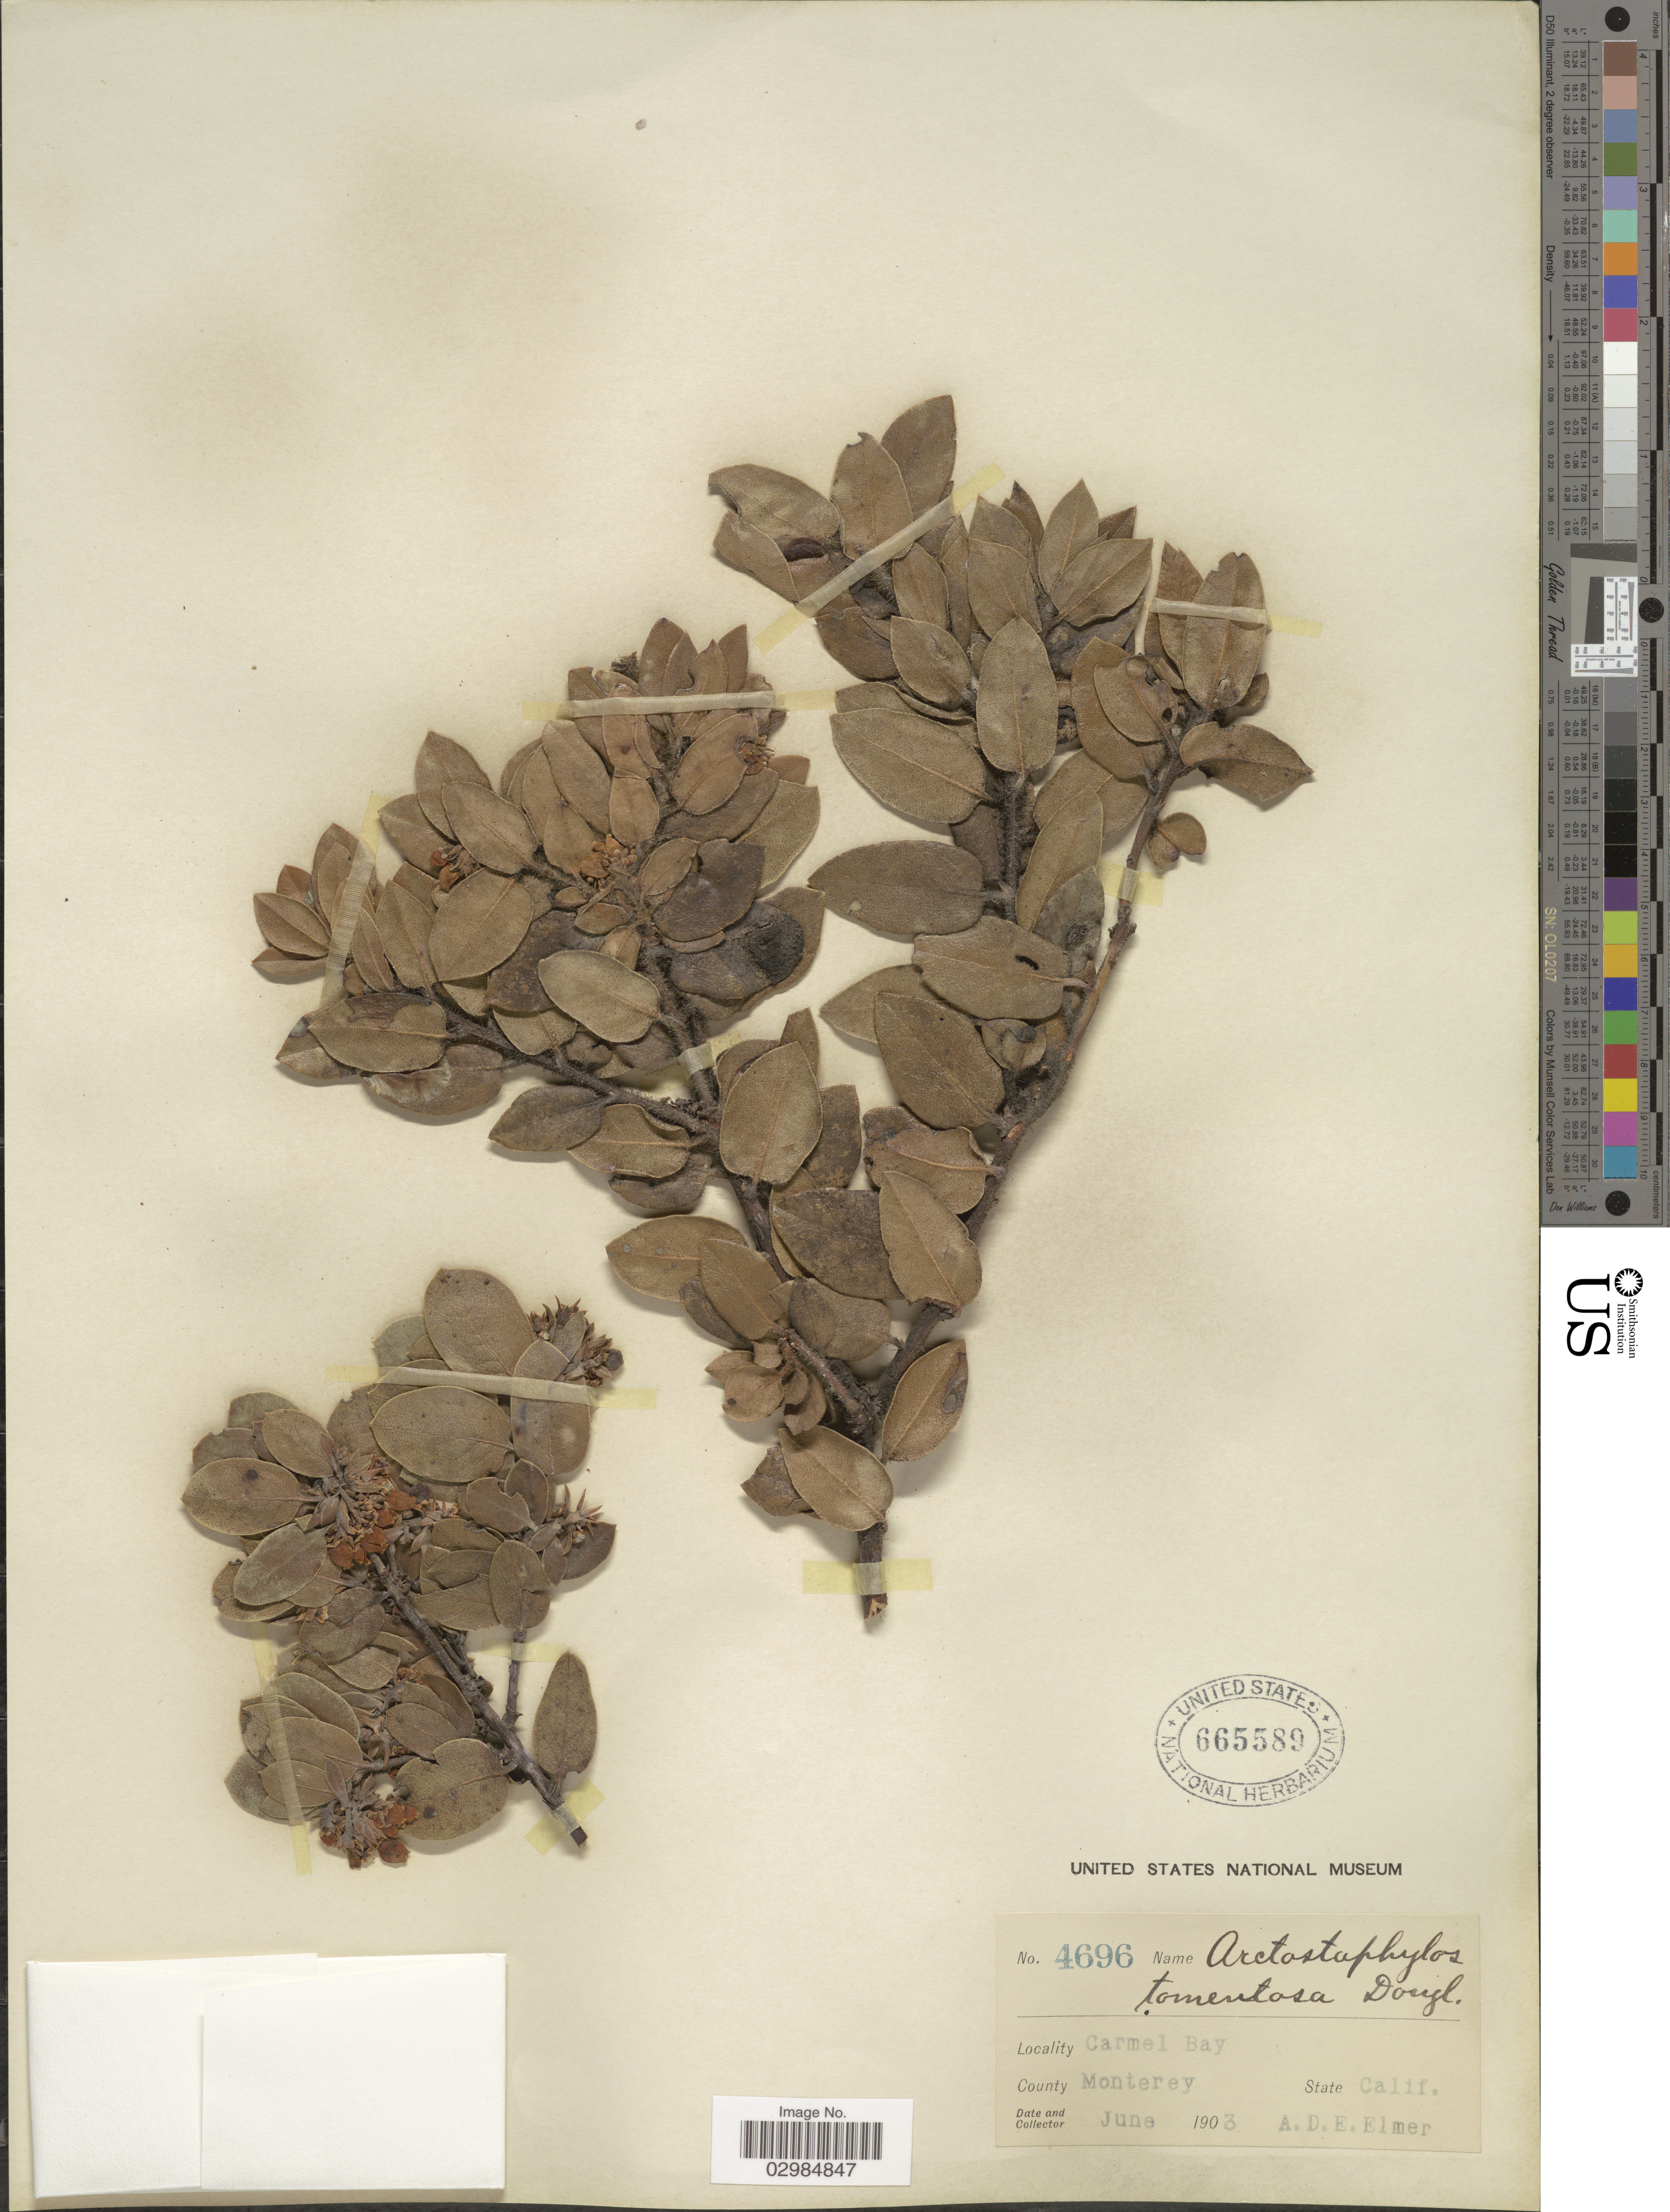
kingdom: Plantae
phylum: Tracheophyta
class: Magnoliopsida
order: Ericales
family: Ericaceae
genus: Arctostaphylos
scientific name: Arctostaphylos tomentosa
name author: (Pursh) Lindl.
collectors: A. D. E. Elmer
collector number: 4696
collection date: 1903-06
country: United States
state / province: California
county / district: Monterey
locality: Carmel Bay. County Monterey.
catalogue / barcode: US 665589